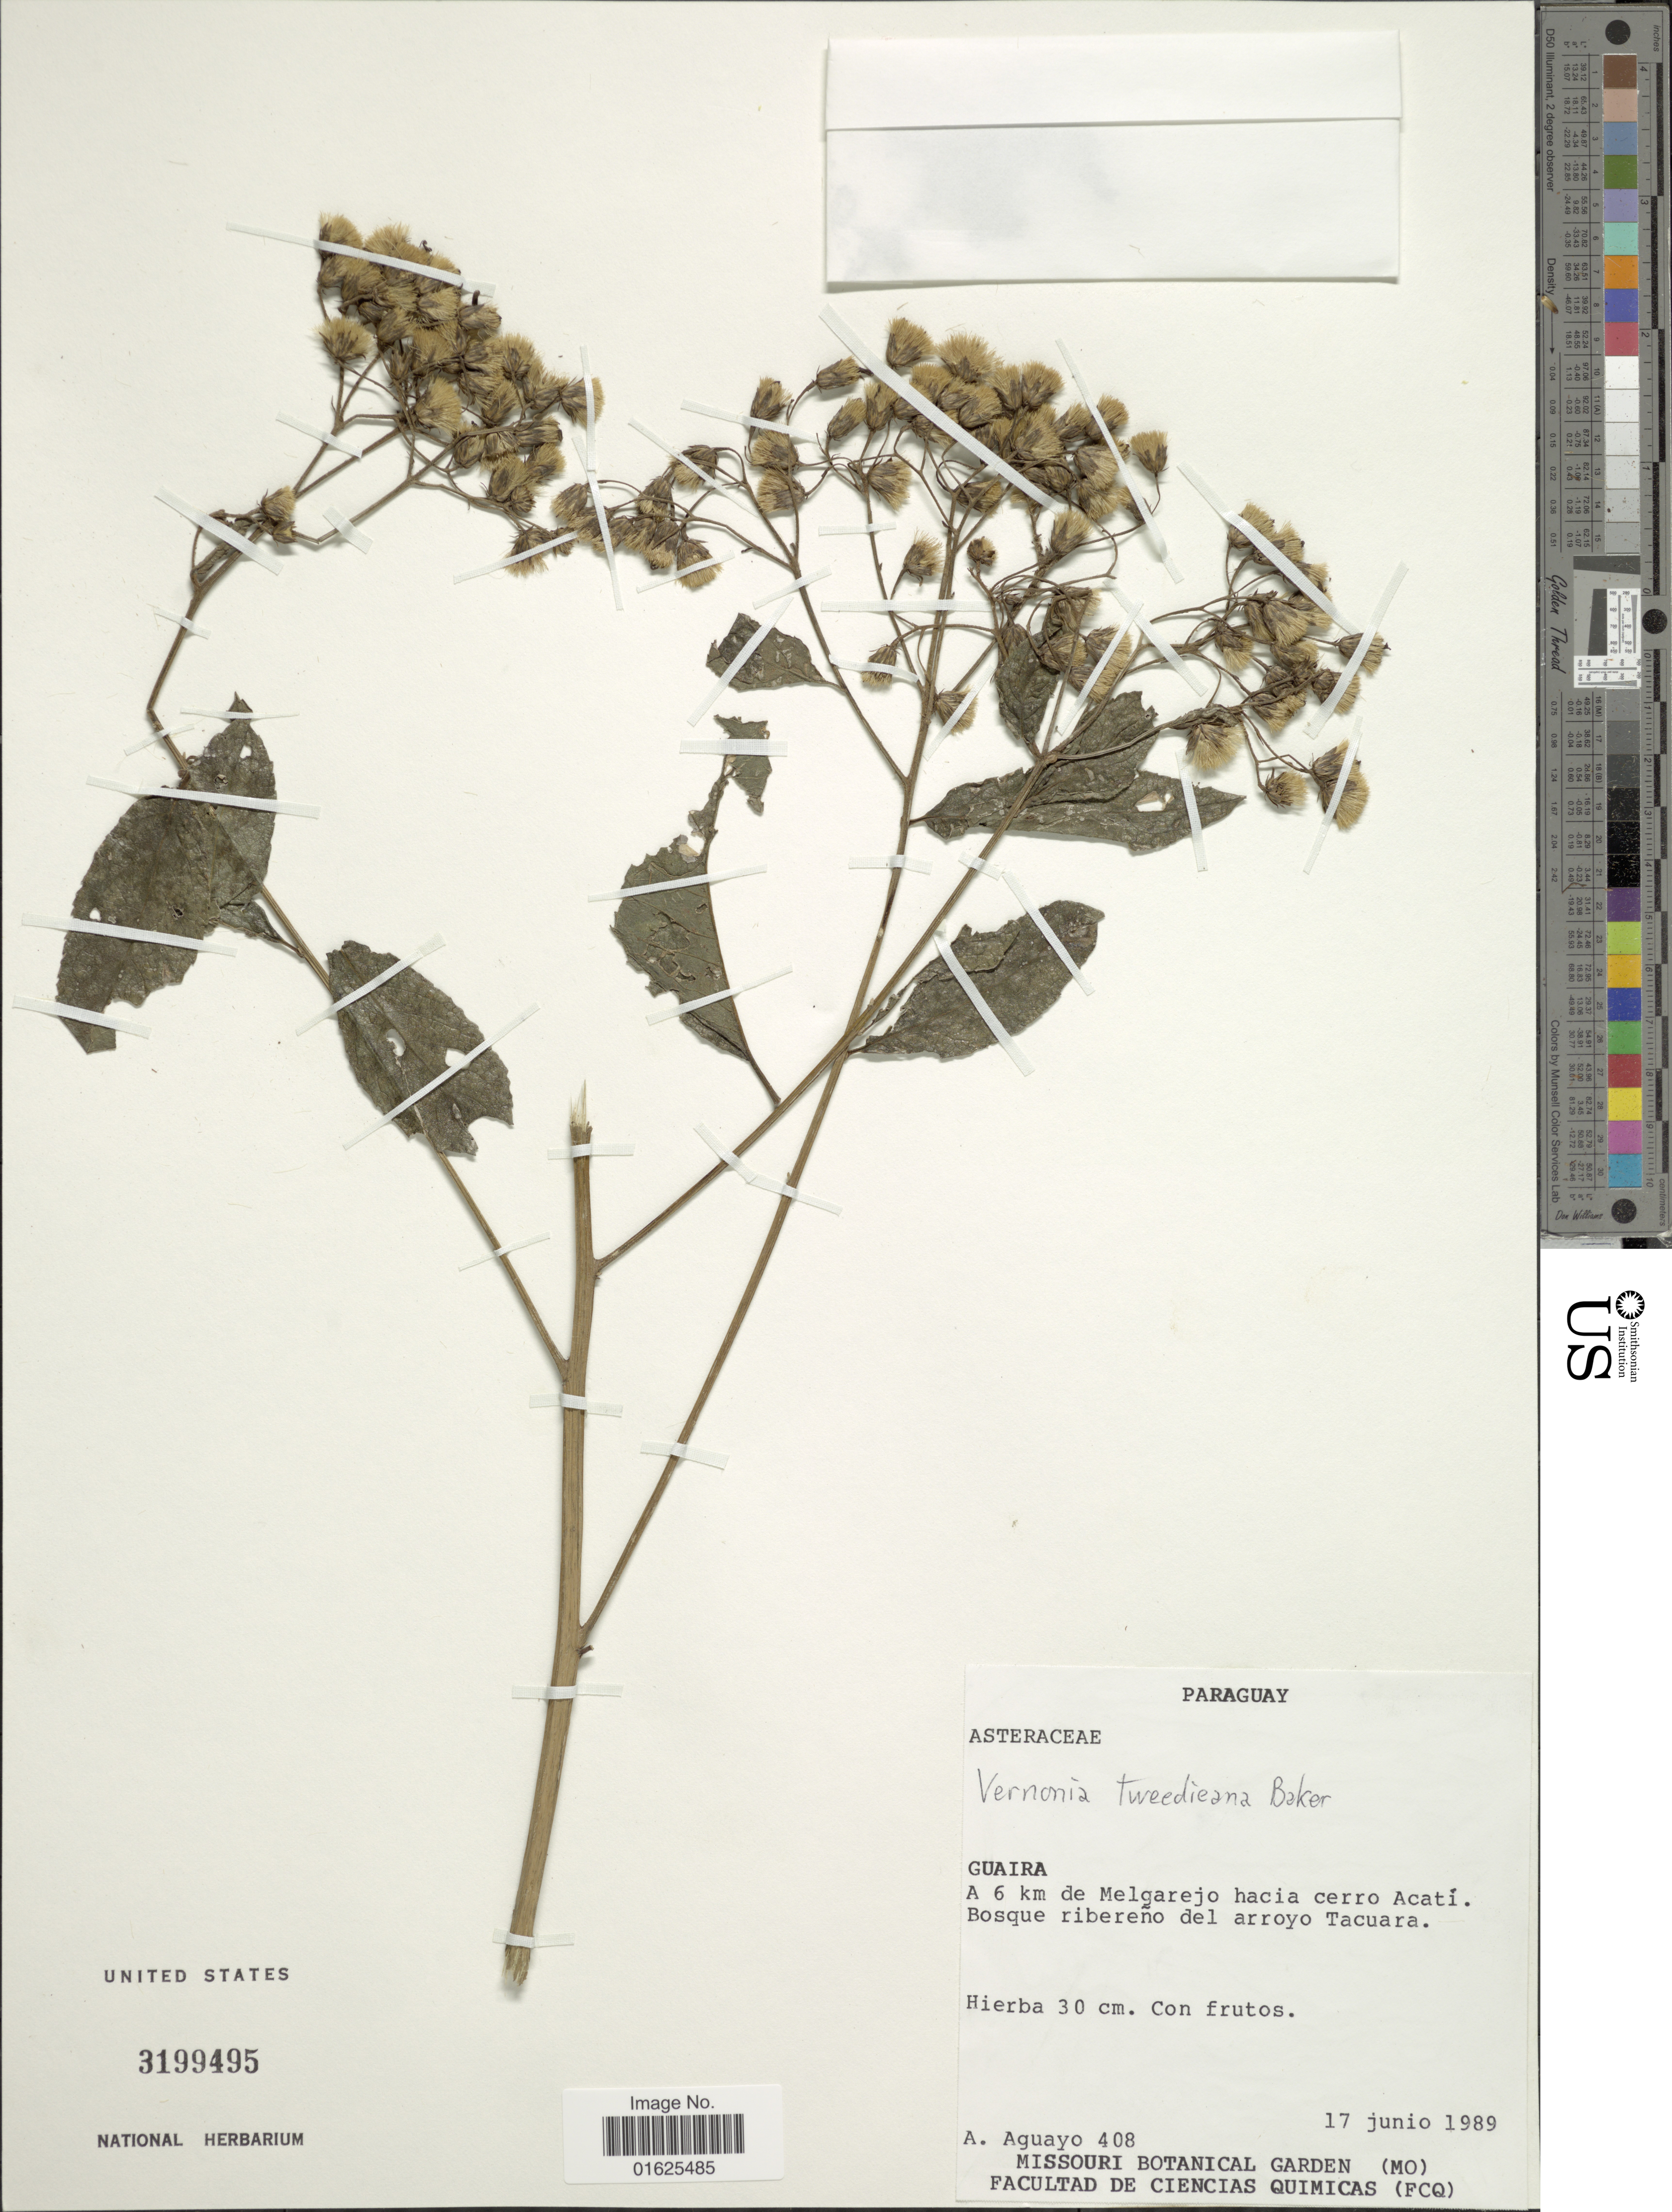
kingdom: Plantae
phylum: Tracheophyta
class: Magnoliopsida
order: Asterales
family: Asteraceae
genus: Vernonanthura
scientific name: Vernonanthura tweedieana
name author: (Baker) H. Rob.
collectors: A. Aguayo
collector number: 408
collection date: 1989-06-17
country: Paraguay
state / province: Guaira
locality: A 6 km de Melgarejo hacia cerro Acatí. Bosque ribereño del arroyo Tacuara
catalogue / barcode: US 3199495